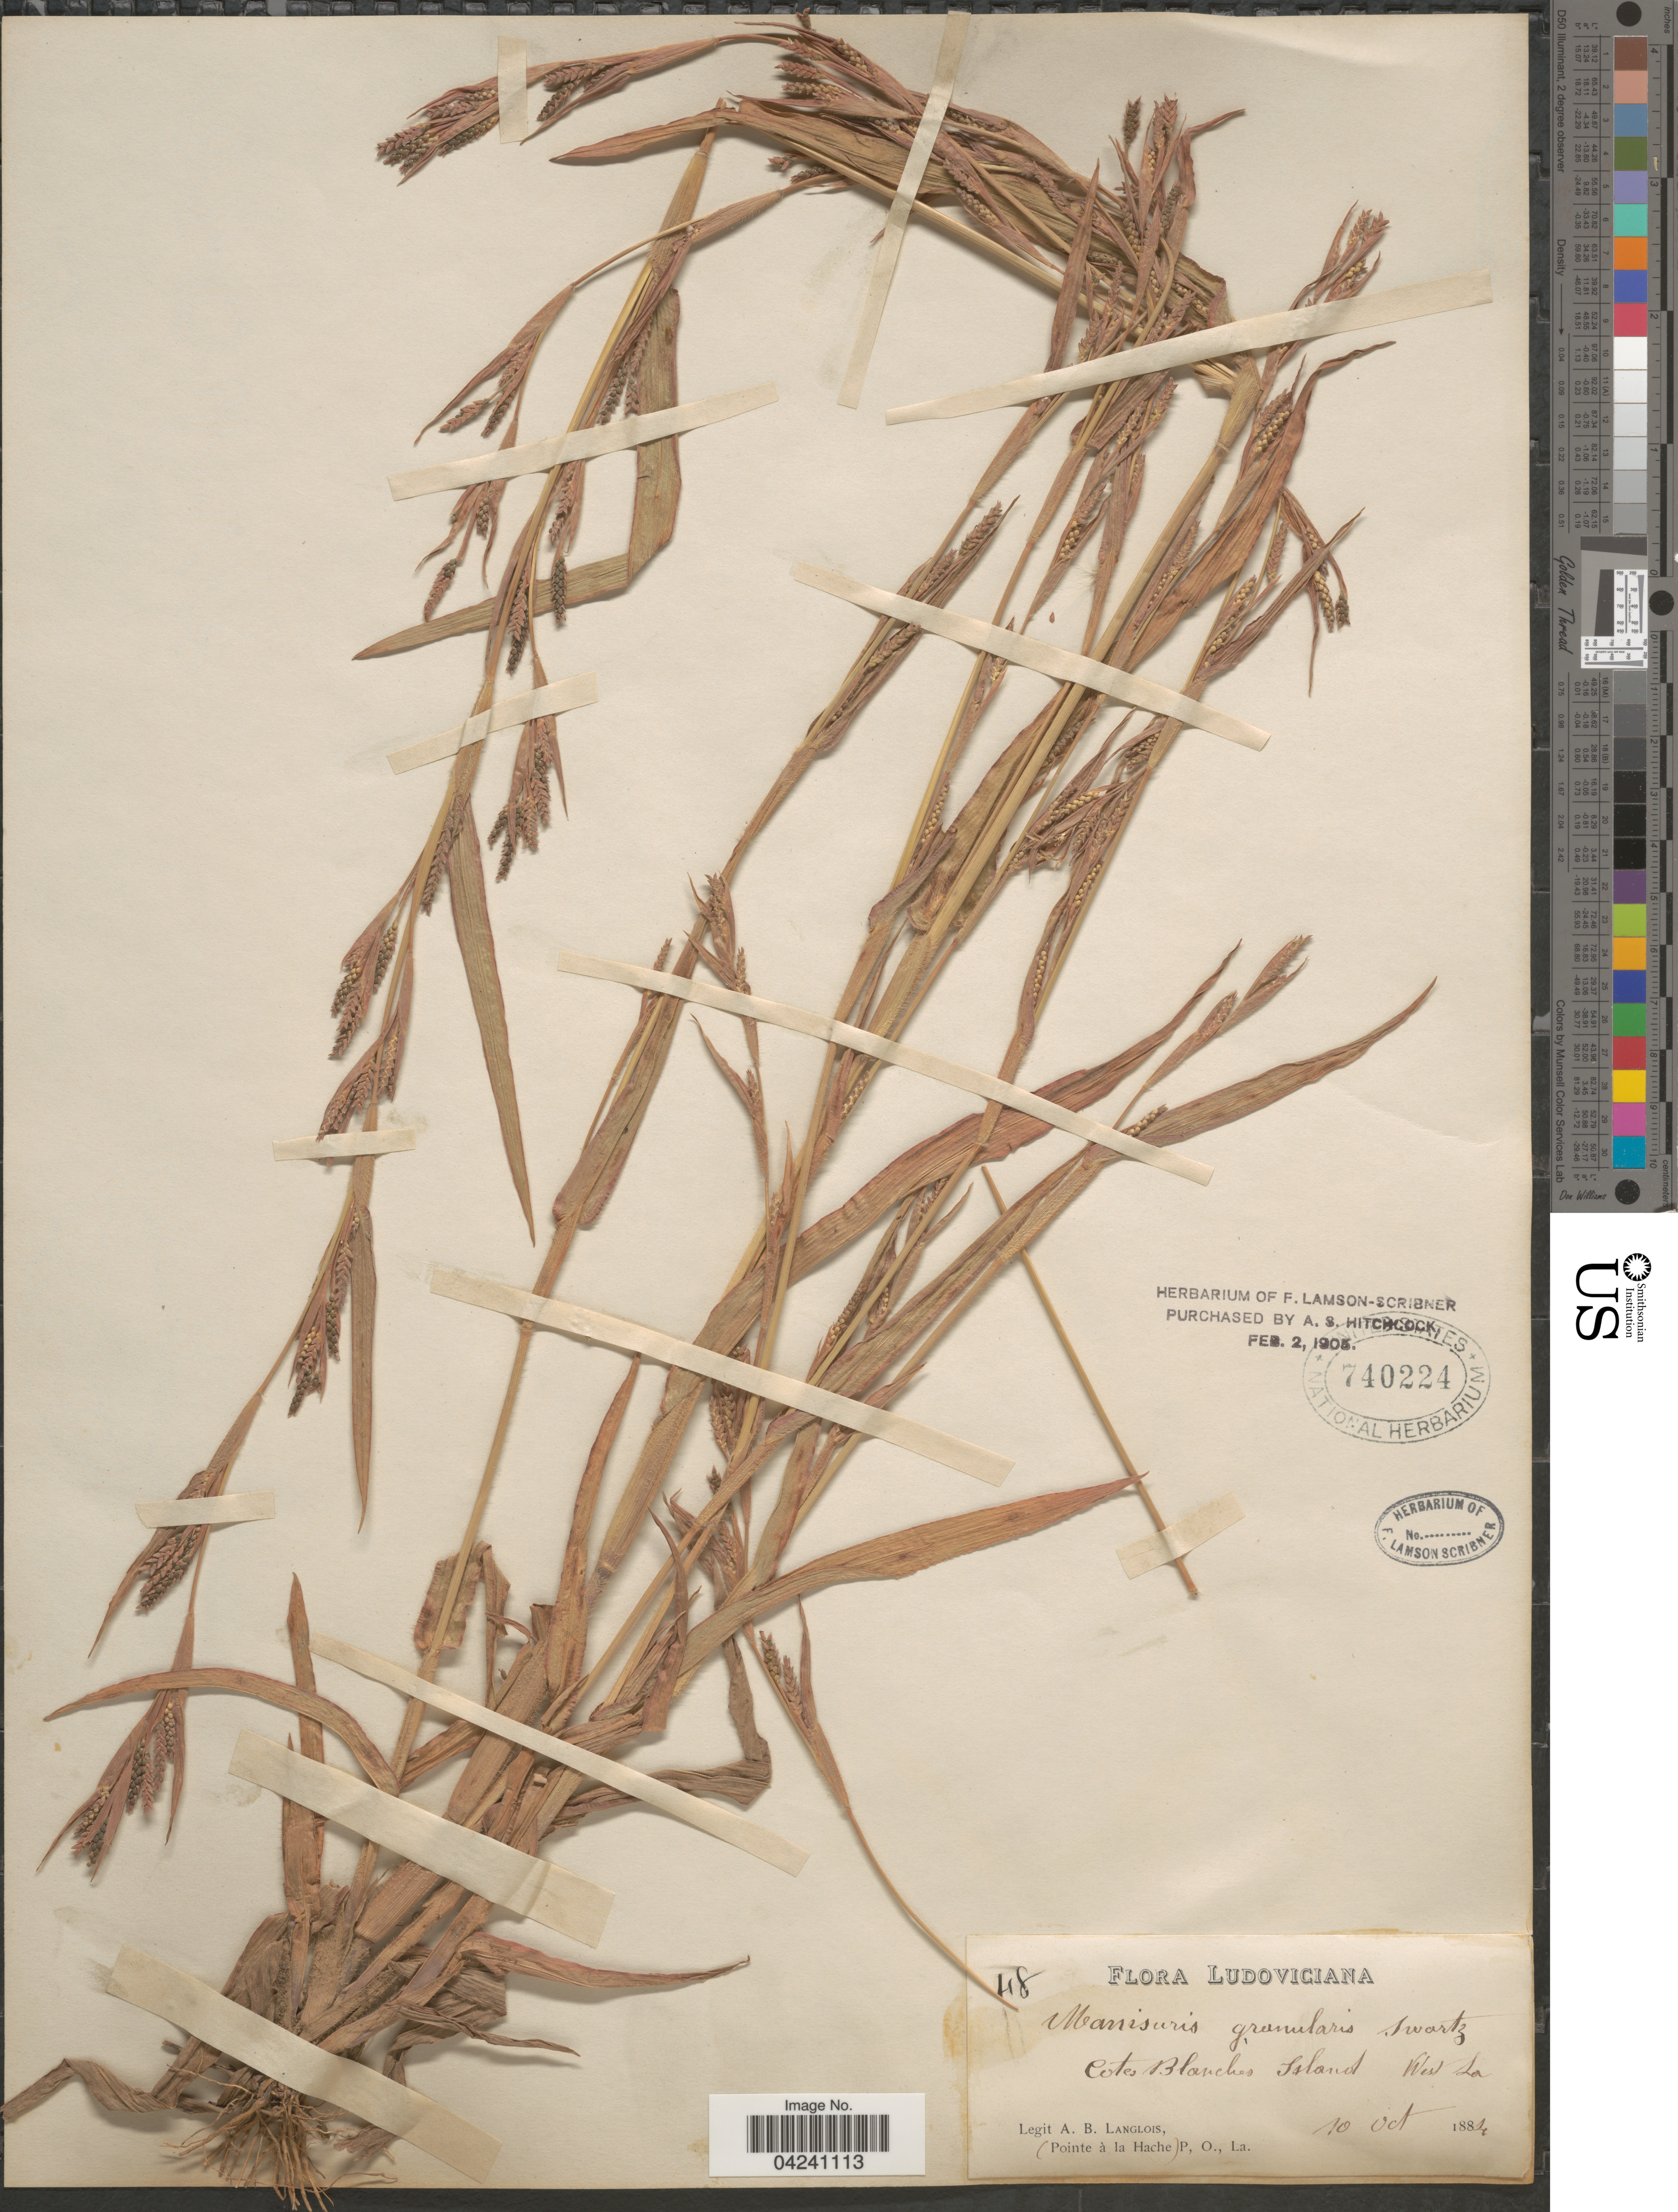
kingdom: Plantae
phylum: Tracheophyta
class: Liliopsida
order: Poales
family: Poaceae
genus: Hackelochloa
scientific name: Hackelochloa granularis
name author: (L.) Kuntze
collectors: A. Langlois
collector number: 48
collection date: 1884-10-10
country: United States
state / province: Louisiana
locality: Ludoviciana. Cotes Blanches Island West La.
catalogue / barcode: US 740224